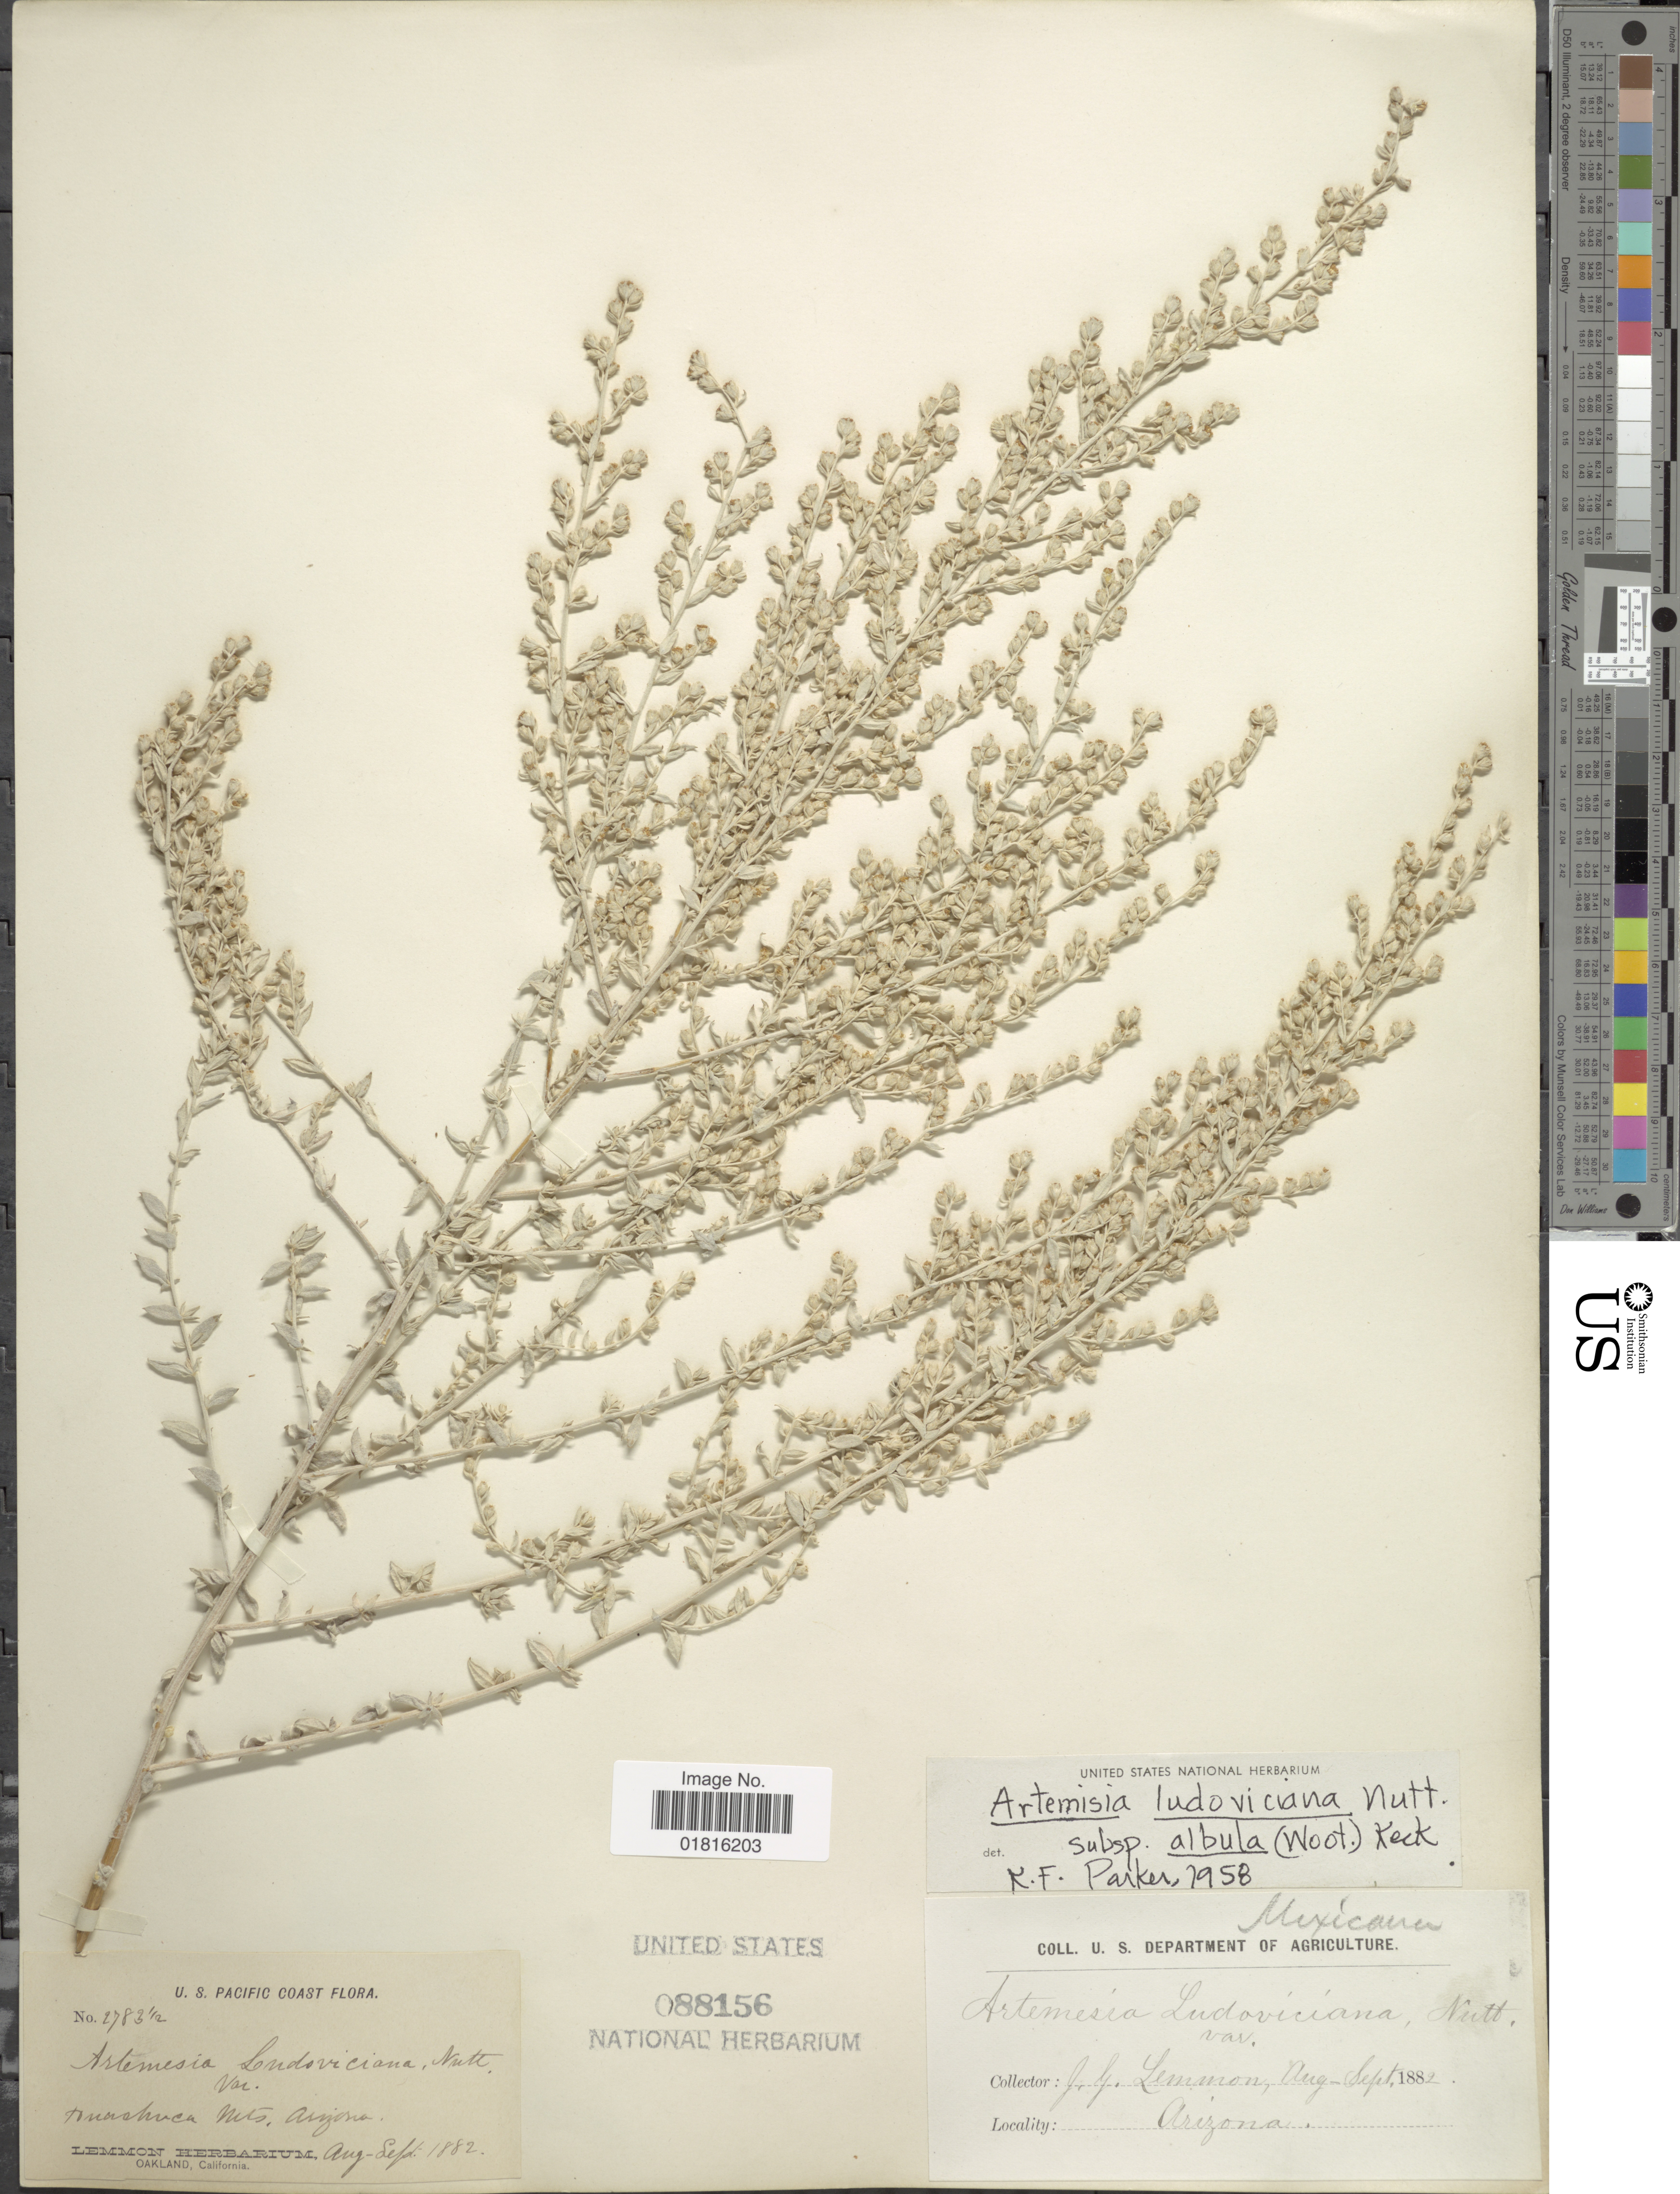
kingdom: Plantae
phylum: Tracheophyta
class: Magnoliopsida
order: Asterales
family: Asteraceae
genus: Artemisia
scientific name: Artemisia ludoviciana subsp. albula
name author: (Wooton) D.D. Keck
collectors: J. Lemmon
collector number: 2783½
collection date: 1882-08/1882-09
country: United States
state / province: Arizona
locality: U.S. Pacific Coast, Huachuca Mts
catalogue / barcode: US 88156